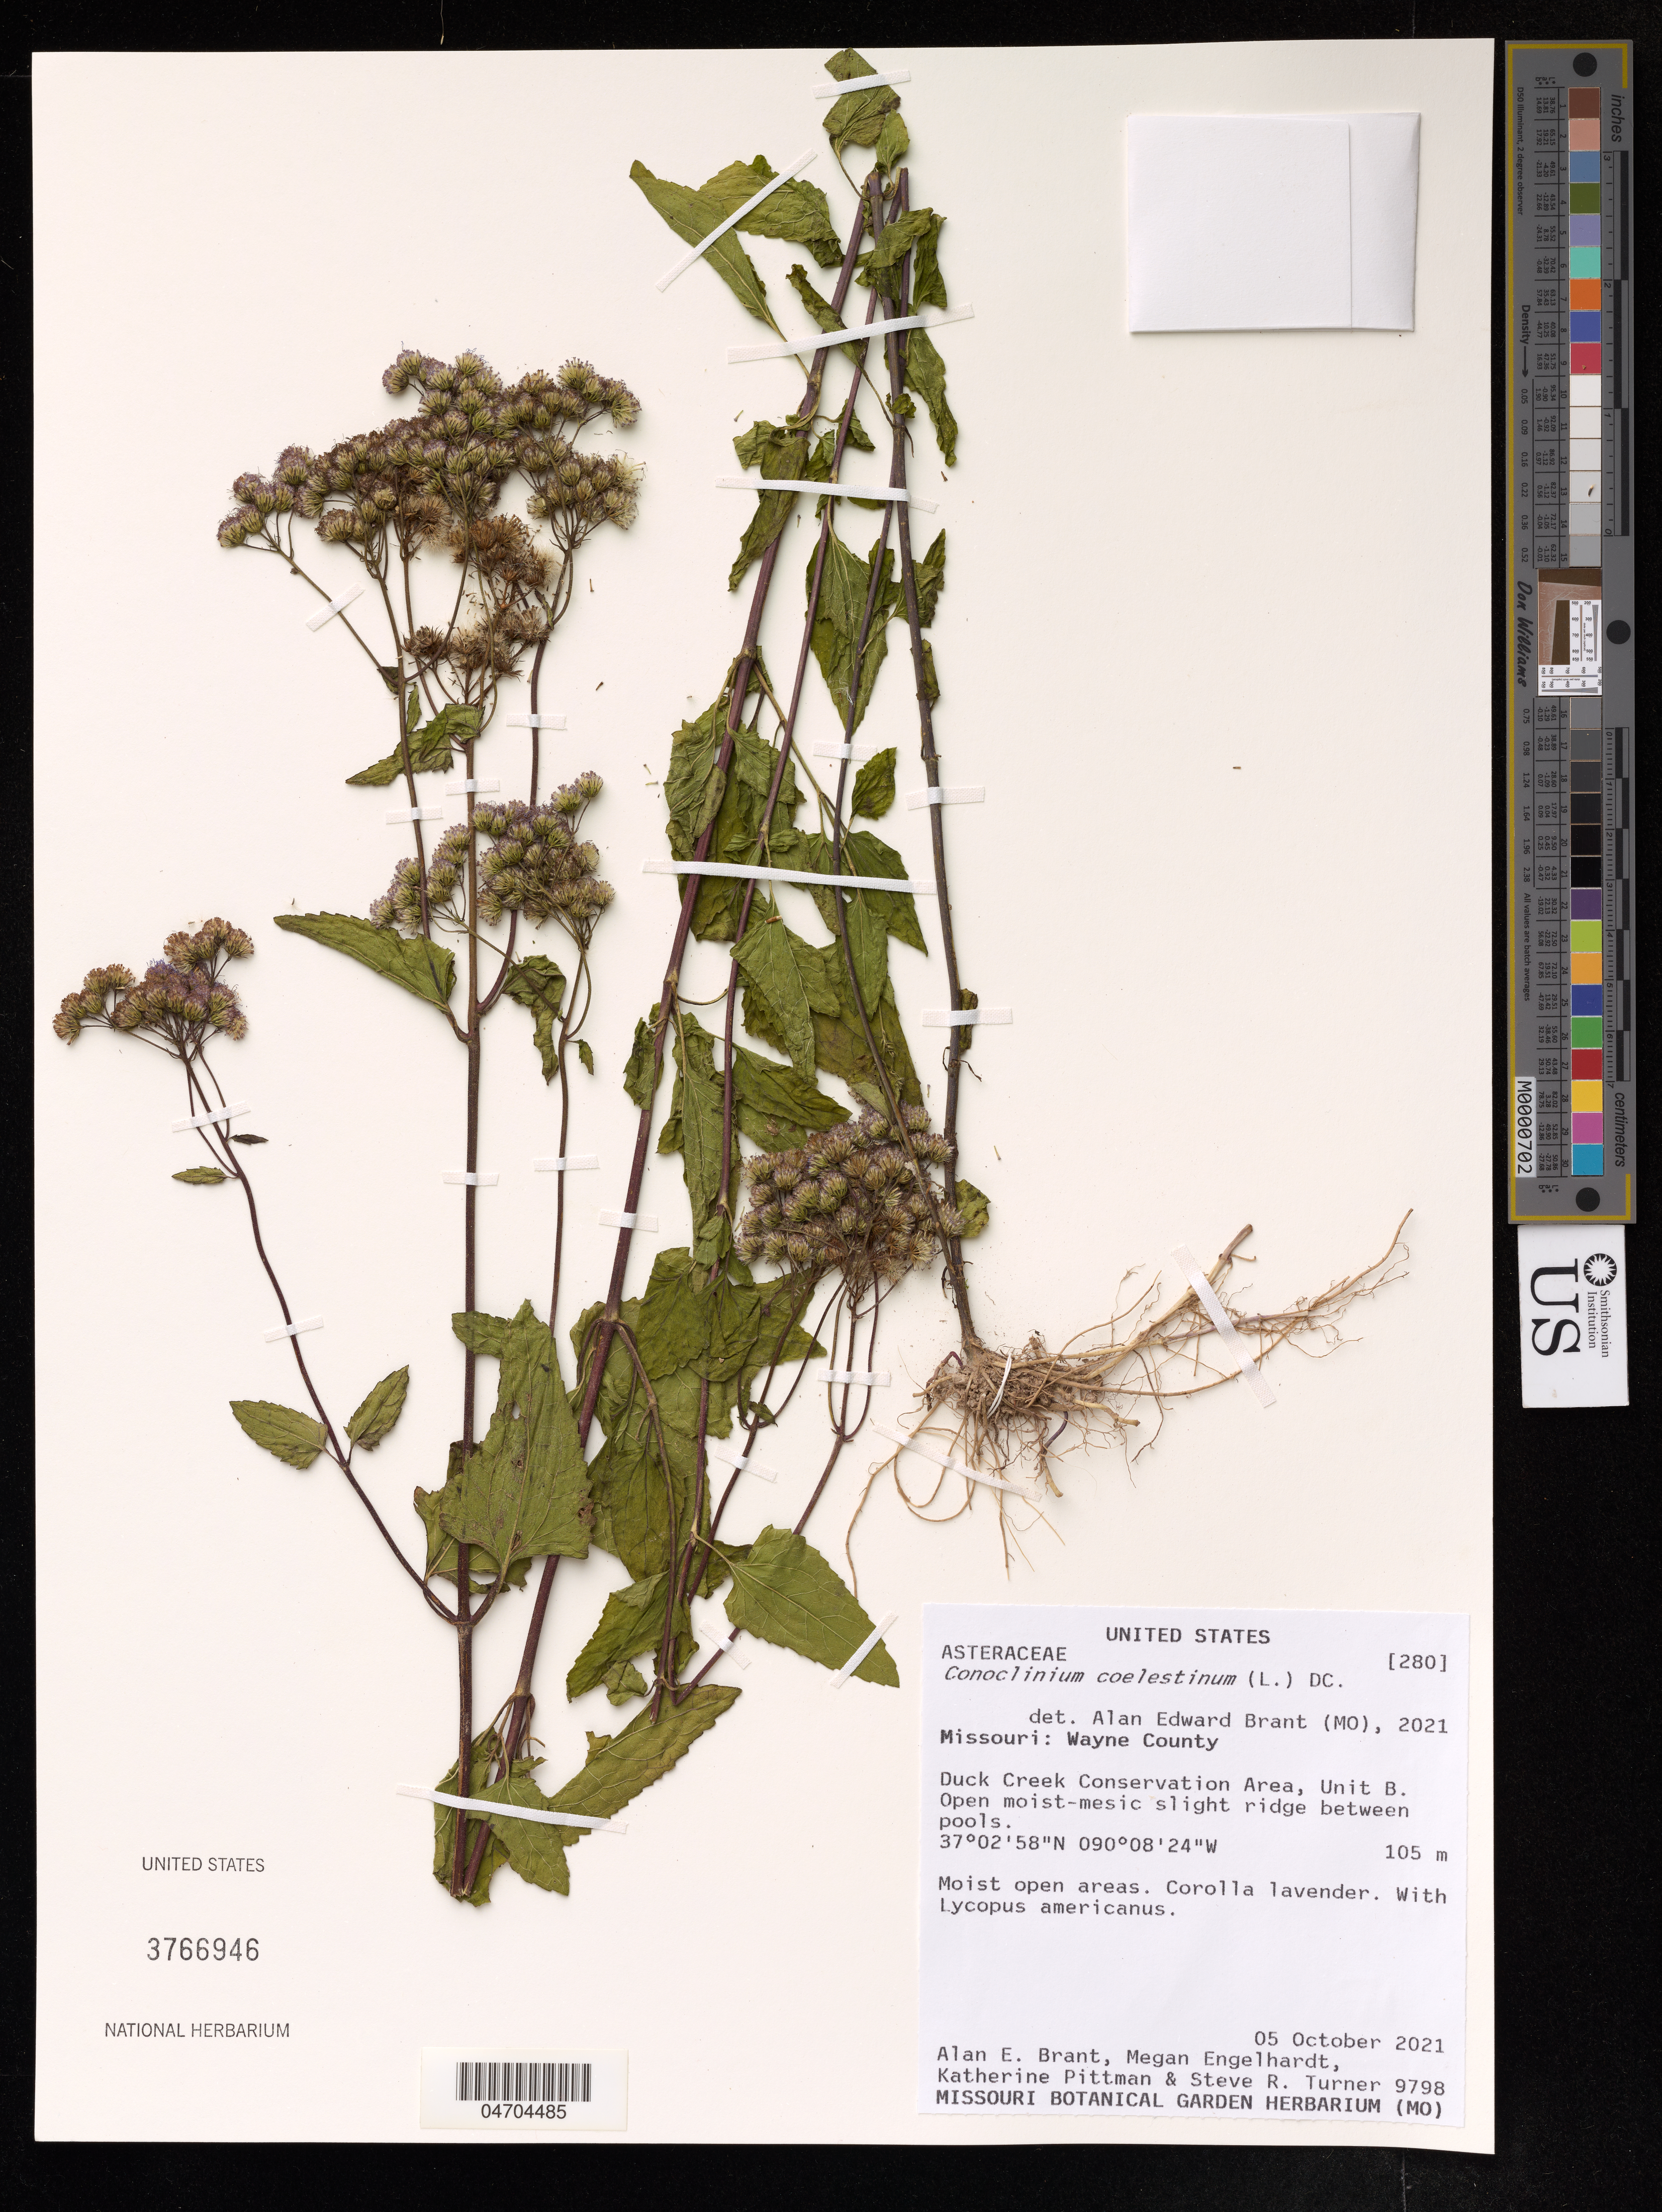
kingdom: Plantae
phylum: Tracheophyta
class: Magnoliopsida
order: Asterales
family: Asteraceae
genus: Conoclinium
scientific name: Conoclinium coelestinum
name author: (L.) DC.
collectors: A. Brant, M. Engelhardt & K. Pittman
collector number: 9798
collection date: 2021-10-05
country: United States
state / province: Missouri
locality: Wayne County, Duck Creek Conservation Area, Unit B.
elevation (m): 105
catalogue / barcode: US 3766946